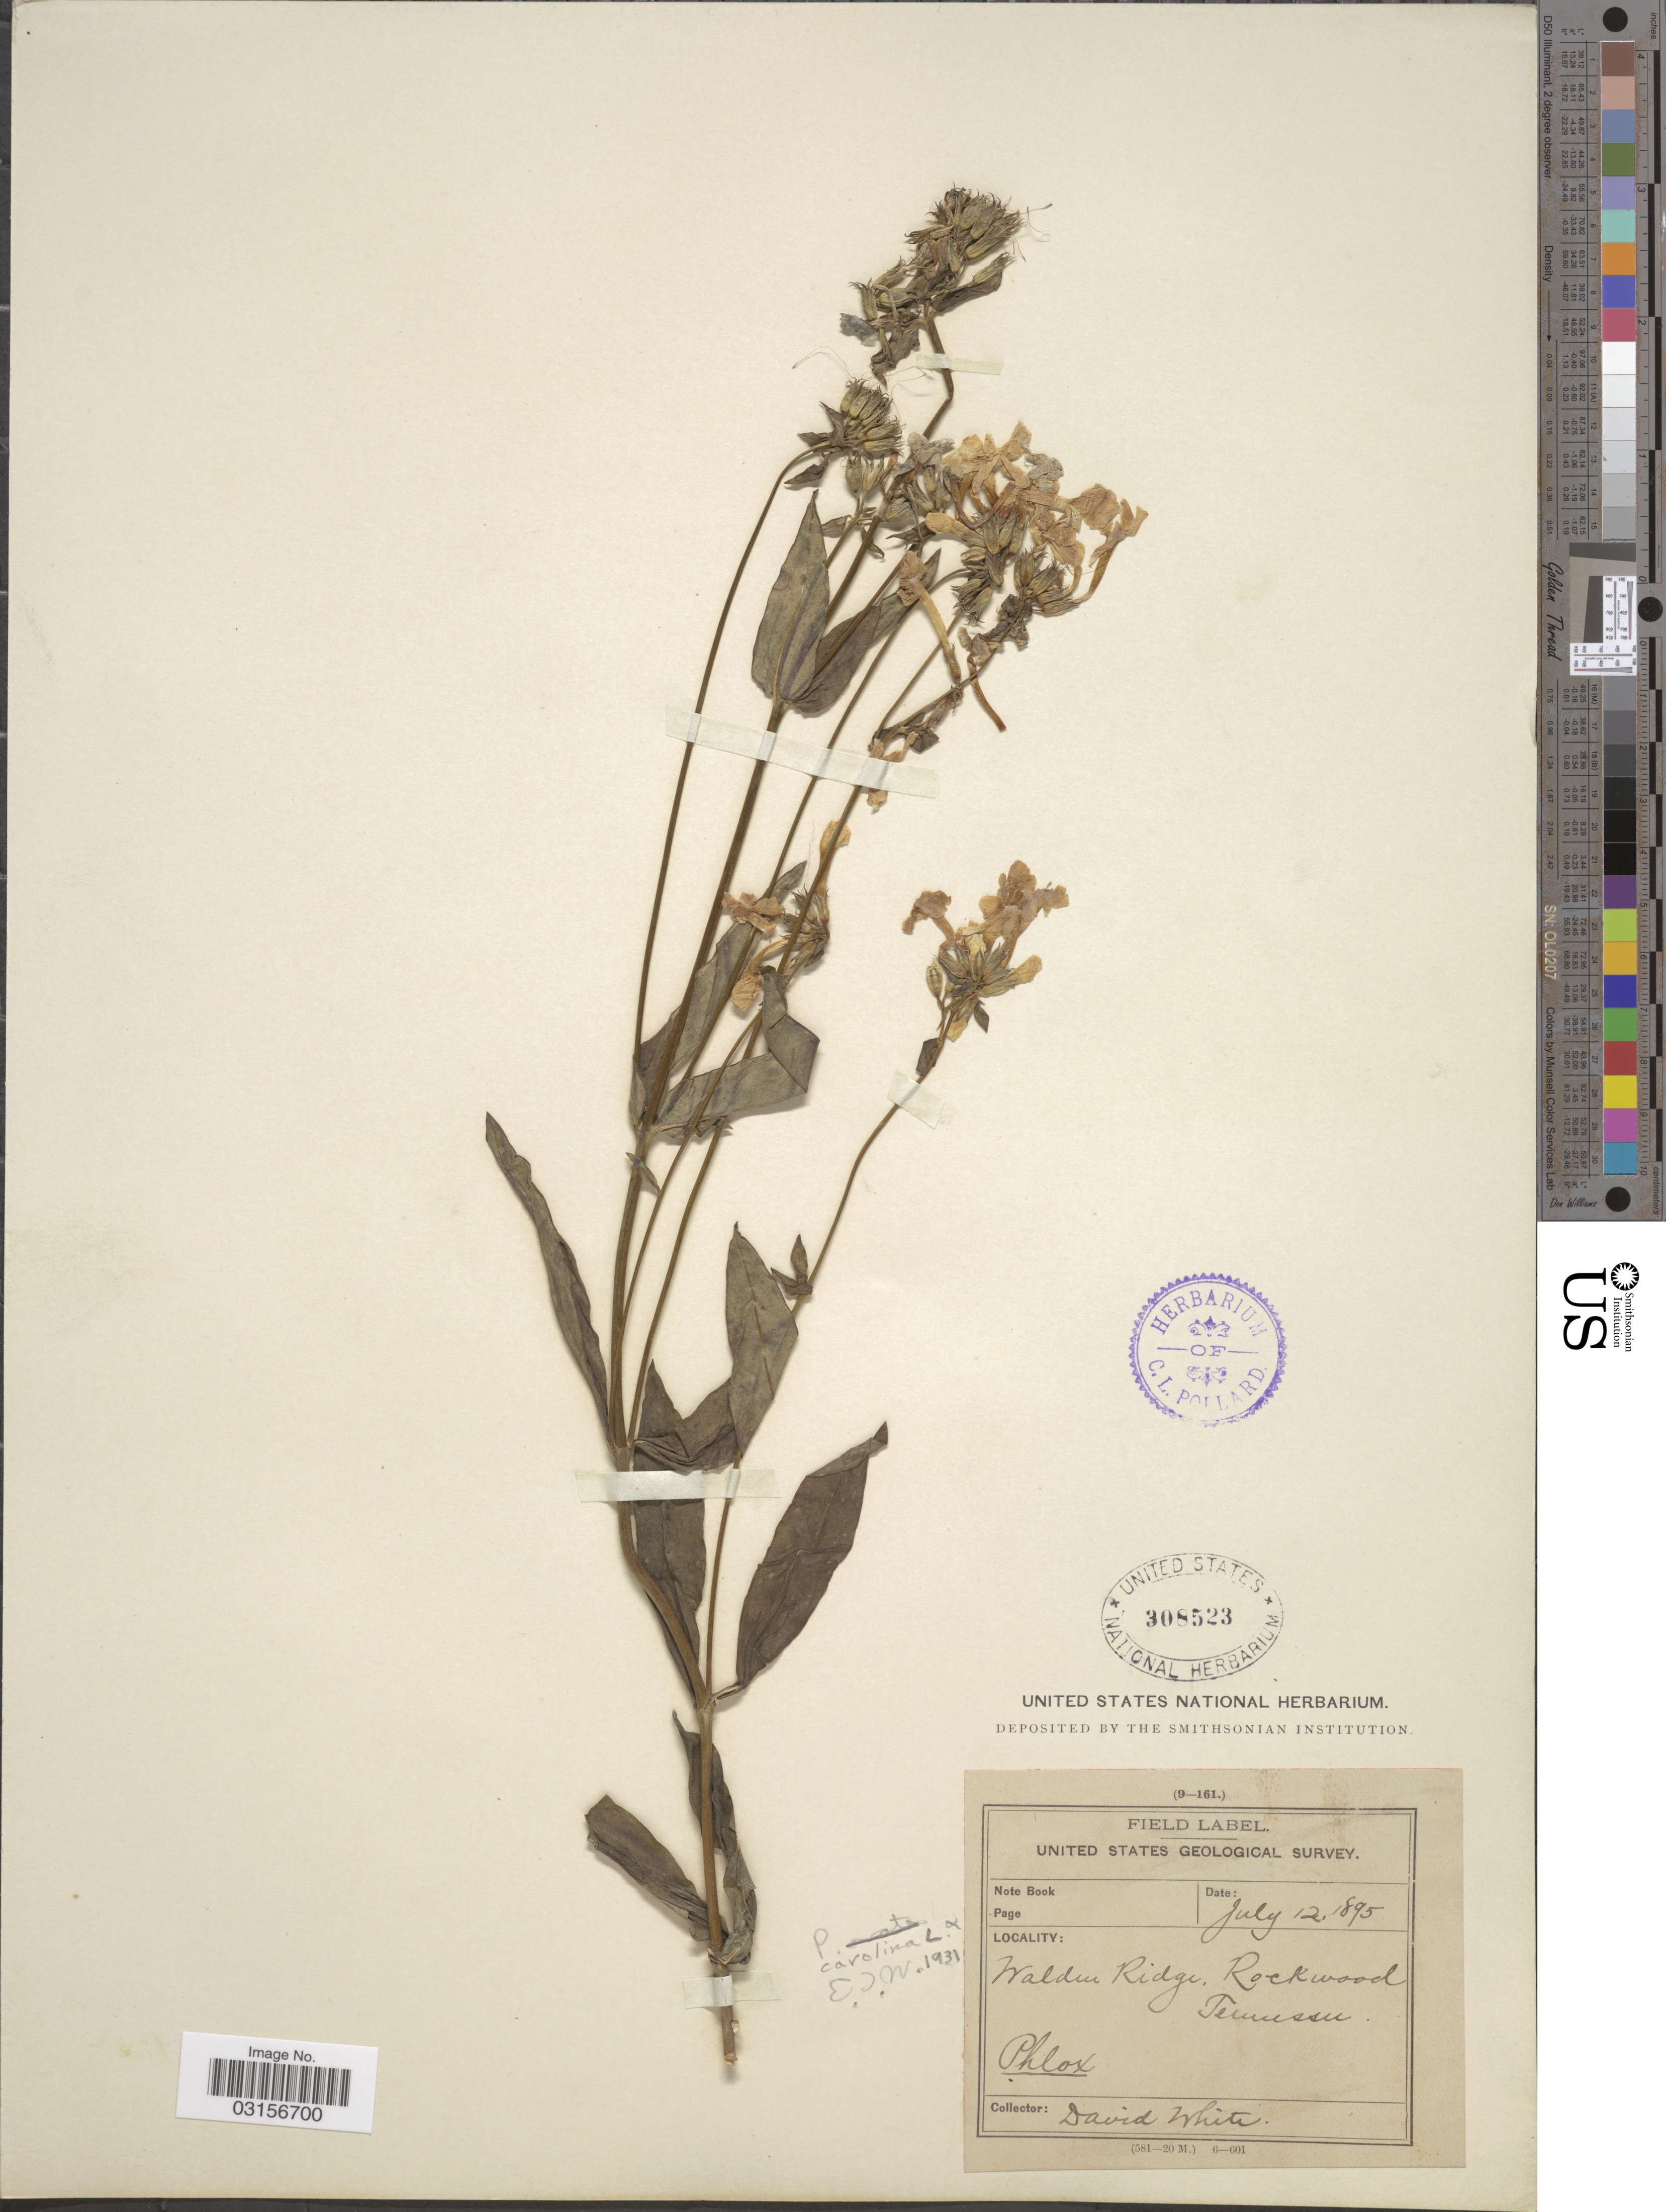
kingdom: Plantae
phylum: Tracheophyta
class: Magnoliopsida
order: Ericales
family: Polemoniaceae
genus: Phlox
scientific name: Phlox carolina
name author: L.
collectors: D. White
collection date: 1895-07-12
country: United States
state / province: Tennessee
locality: Walden Ridge, Rockwood.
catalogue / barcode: US 308523